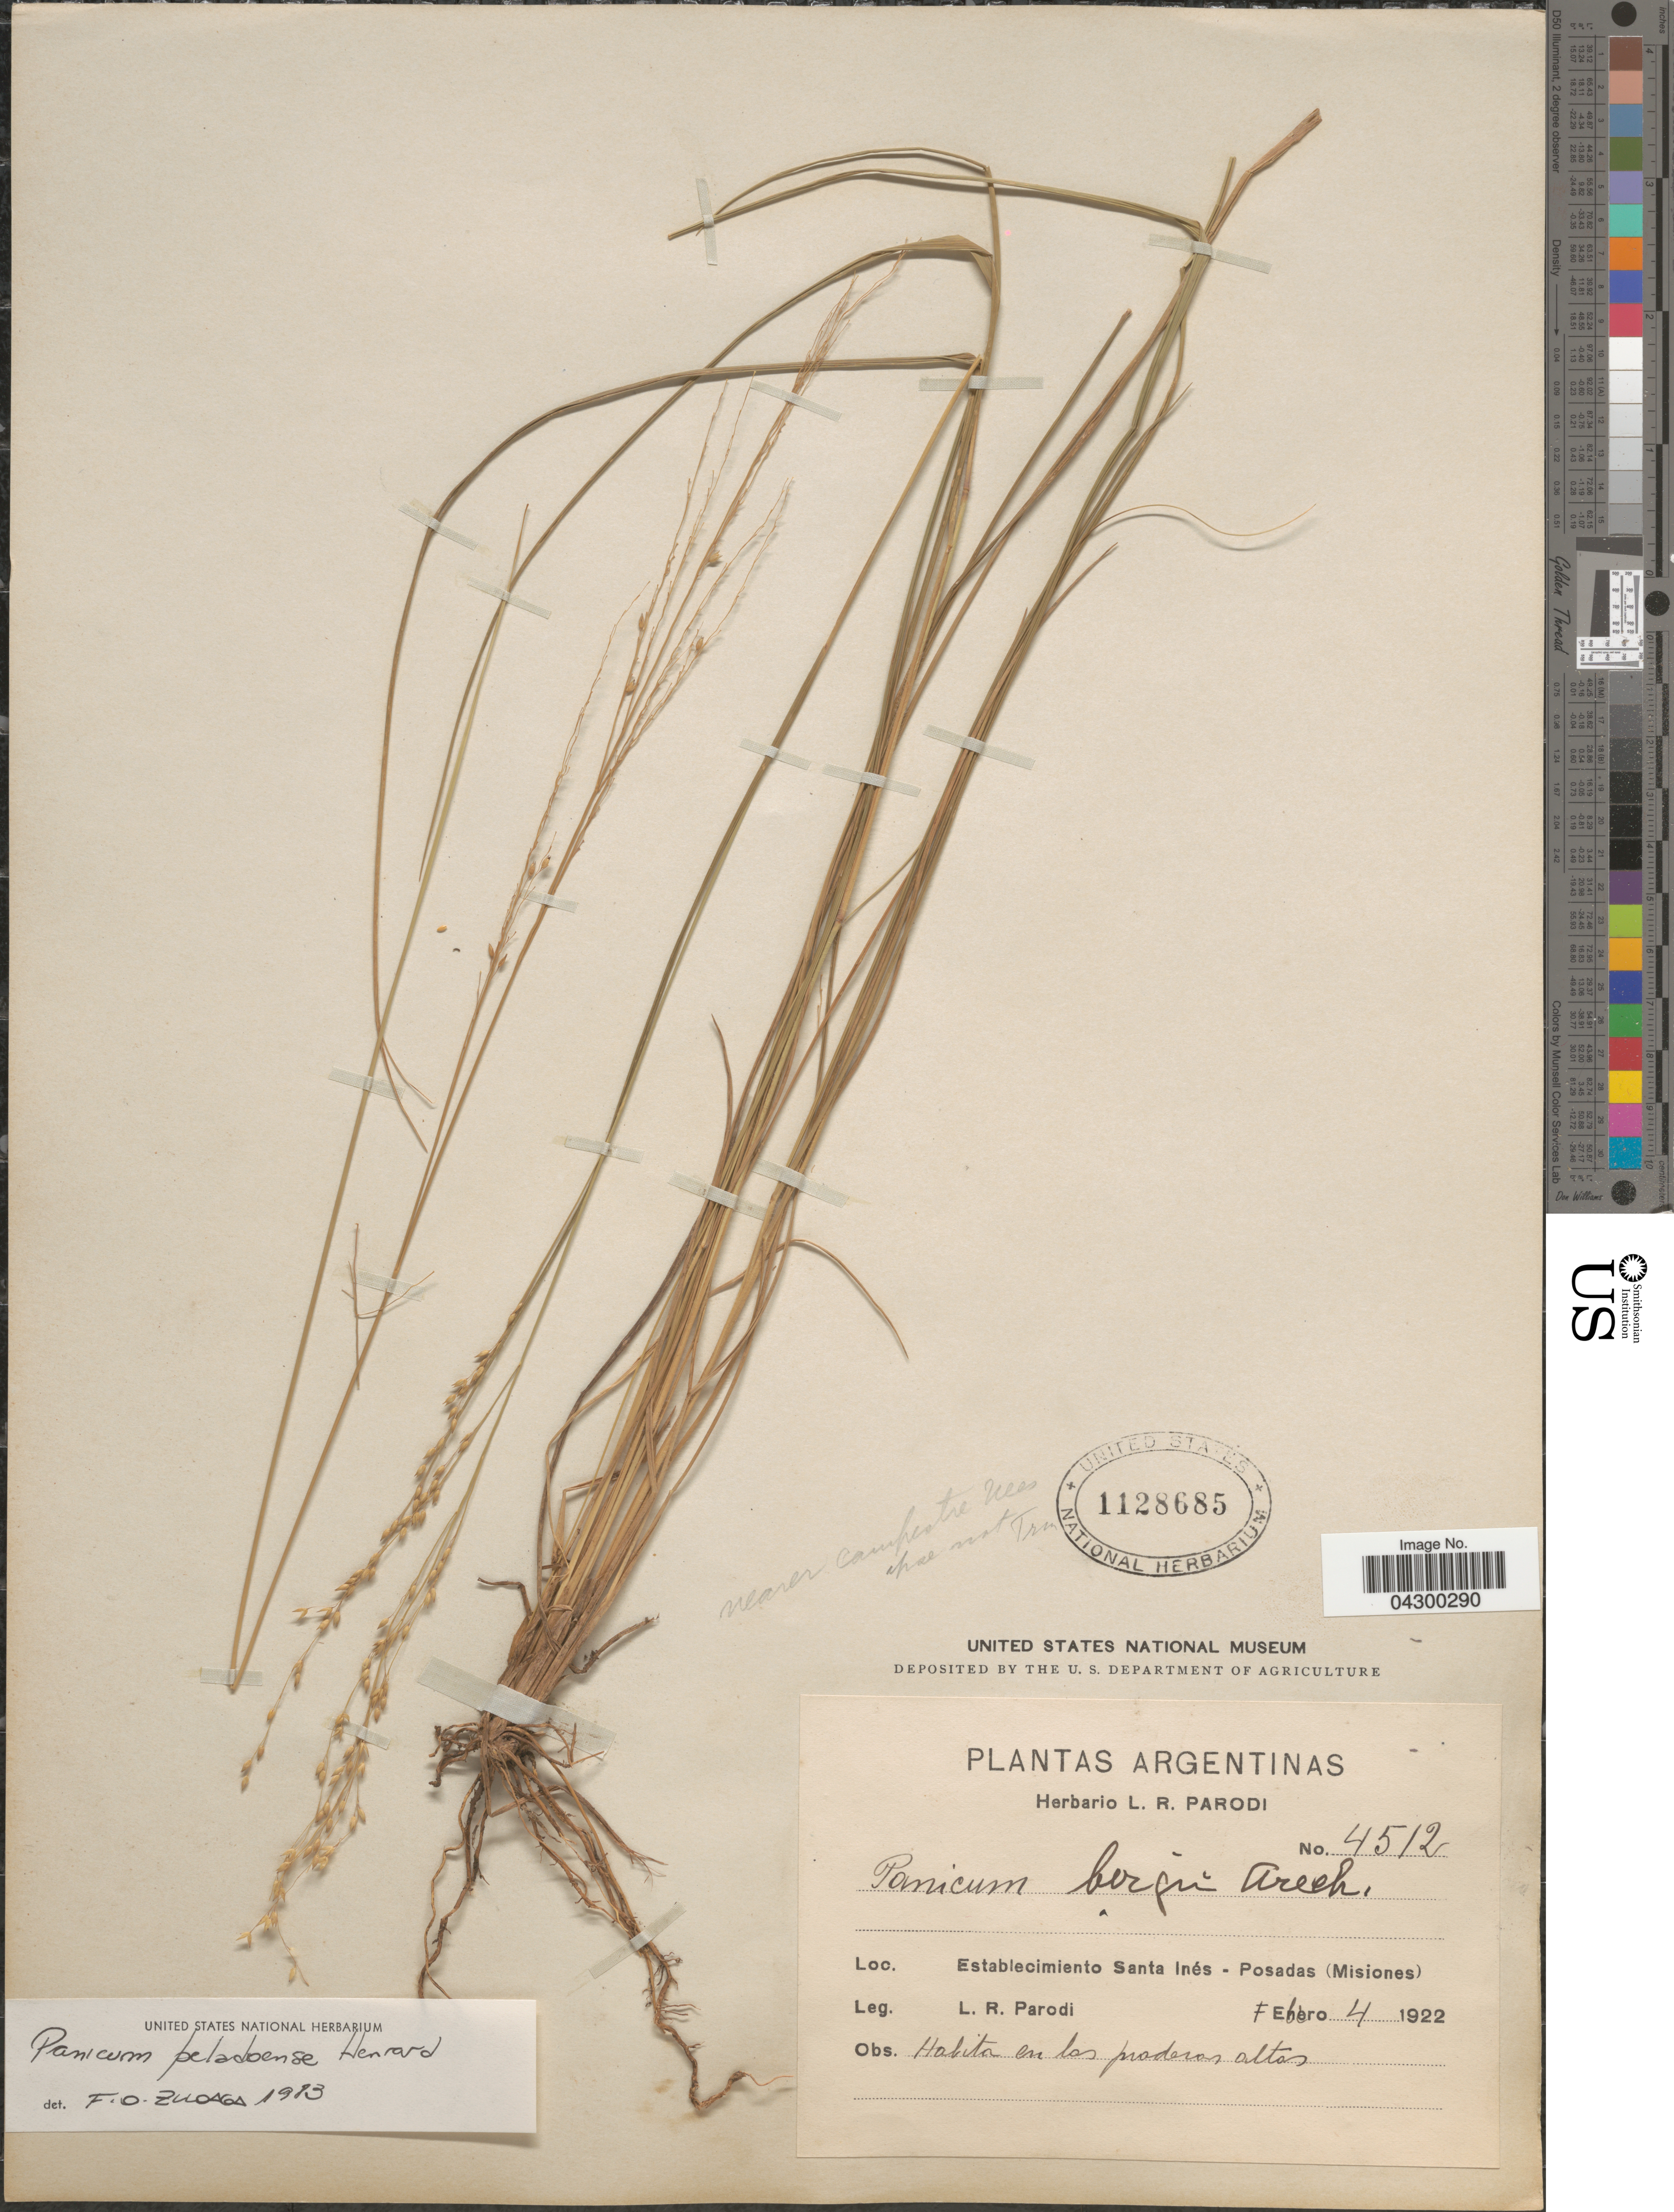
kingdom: Plantae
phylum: Tracheophyta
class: Liliopsida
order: Poales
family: Poaceae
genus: Panicum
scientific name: Panicum peladoense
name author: Henr.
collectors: L. R. Parodi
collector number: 4512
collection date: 1922-02-04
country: Argentina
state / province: Misiones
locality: Establecimiento Santa Inés - Posadas.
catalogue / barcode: US 1128685